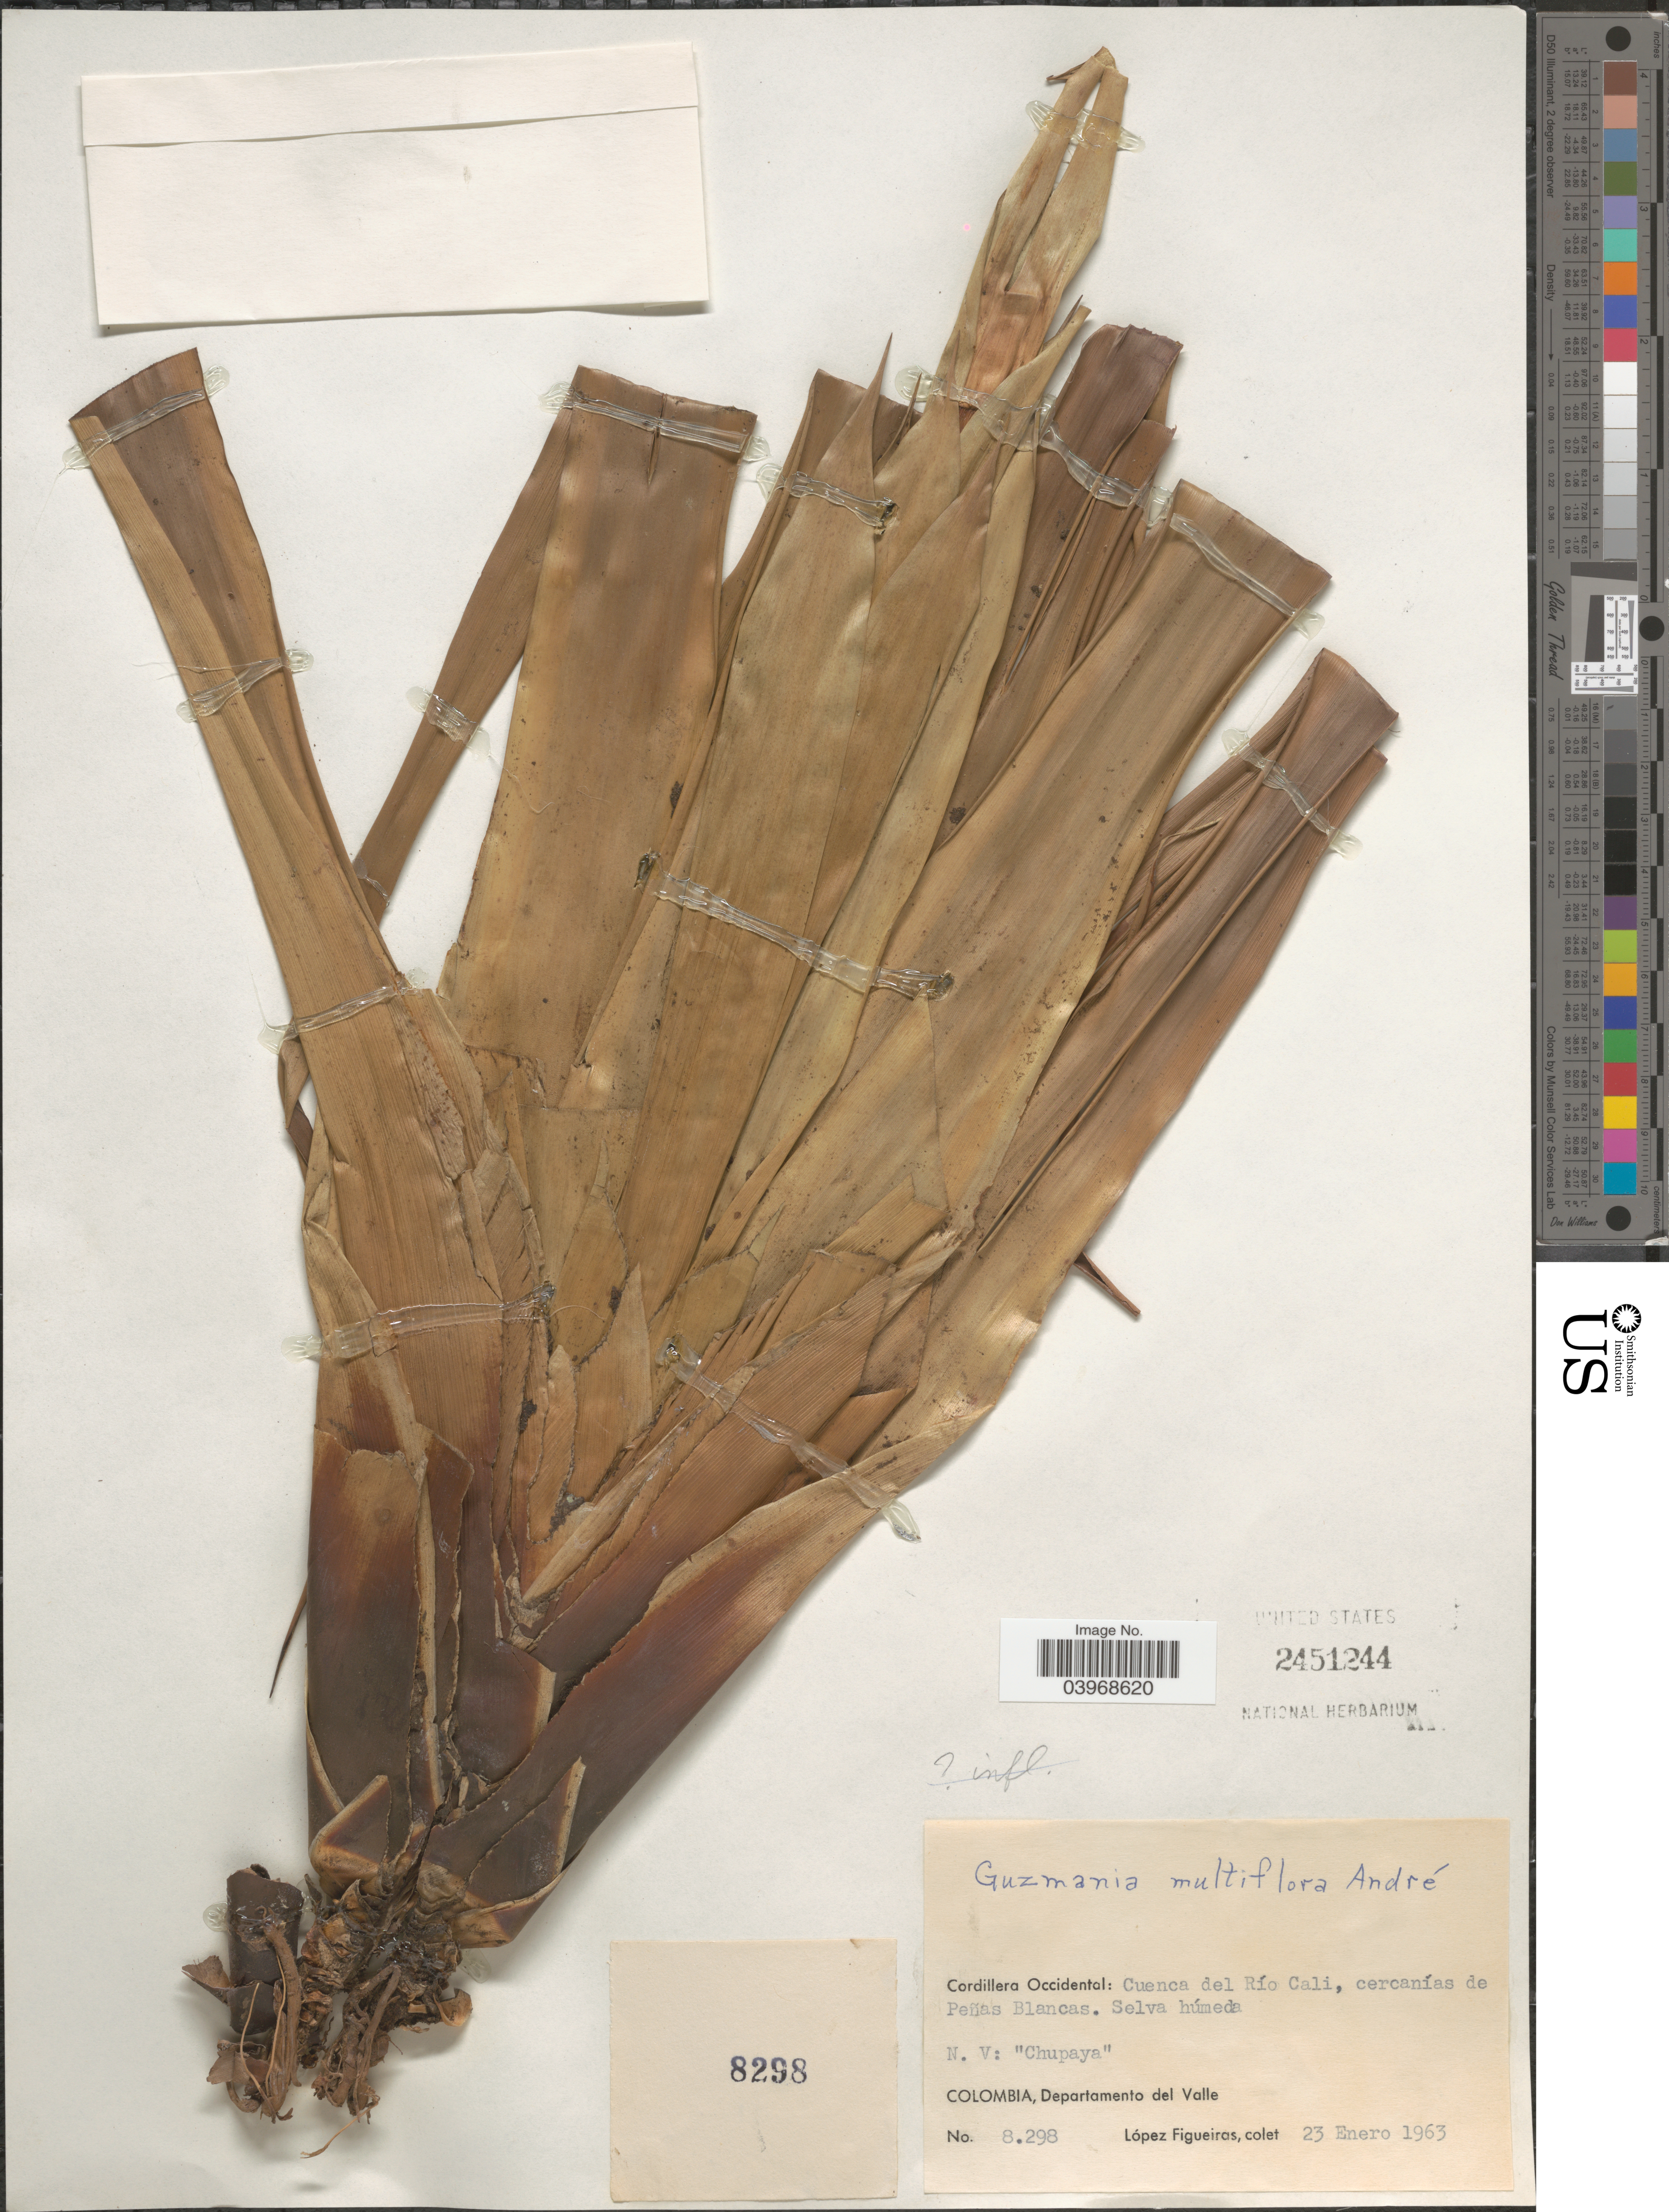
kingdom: Plantae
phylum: Tracheophyta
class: Liliopsida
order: Poales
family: Bromeliaceae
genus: Guzmania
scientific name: Guzmania multiflora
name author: (André) André ex Mez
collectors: M. López Figueiras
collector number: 8298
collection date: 1963-01-23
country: Colombia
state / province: Valle del Cauca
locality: Cordillera Occidental: Cuenca del Río Cali, cercanías de Peñas Blancas. Selva húmeda. Departamento del Valle.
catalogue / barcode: US 2451244